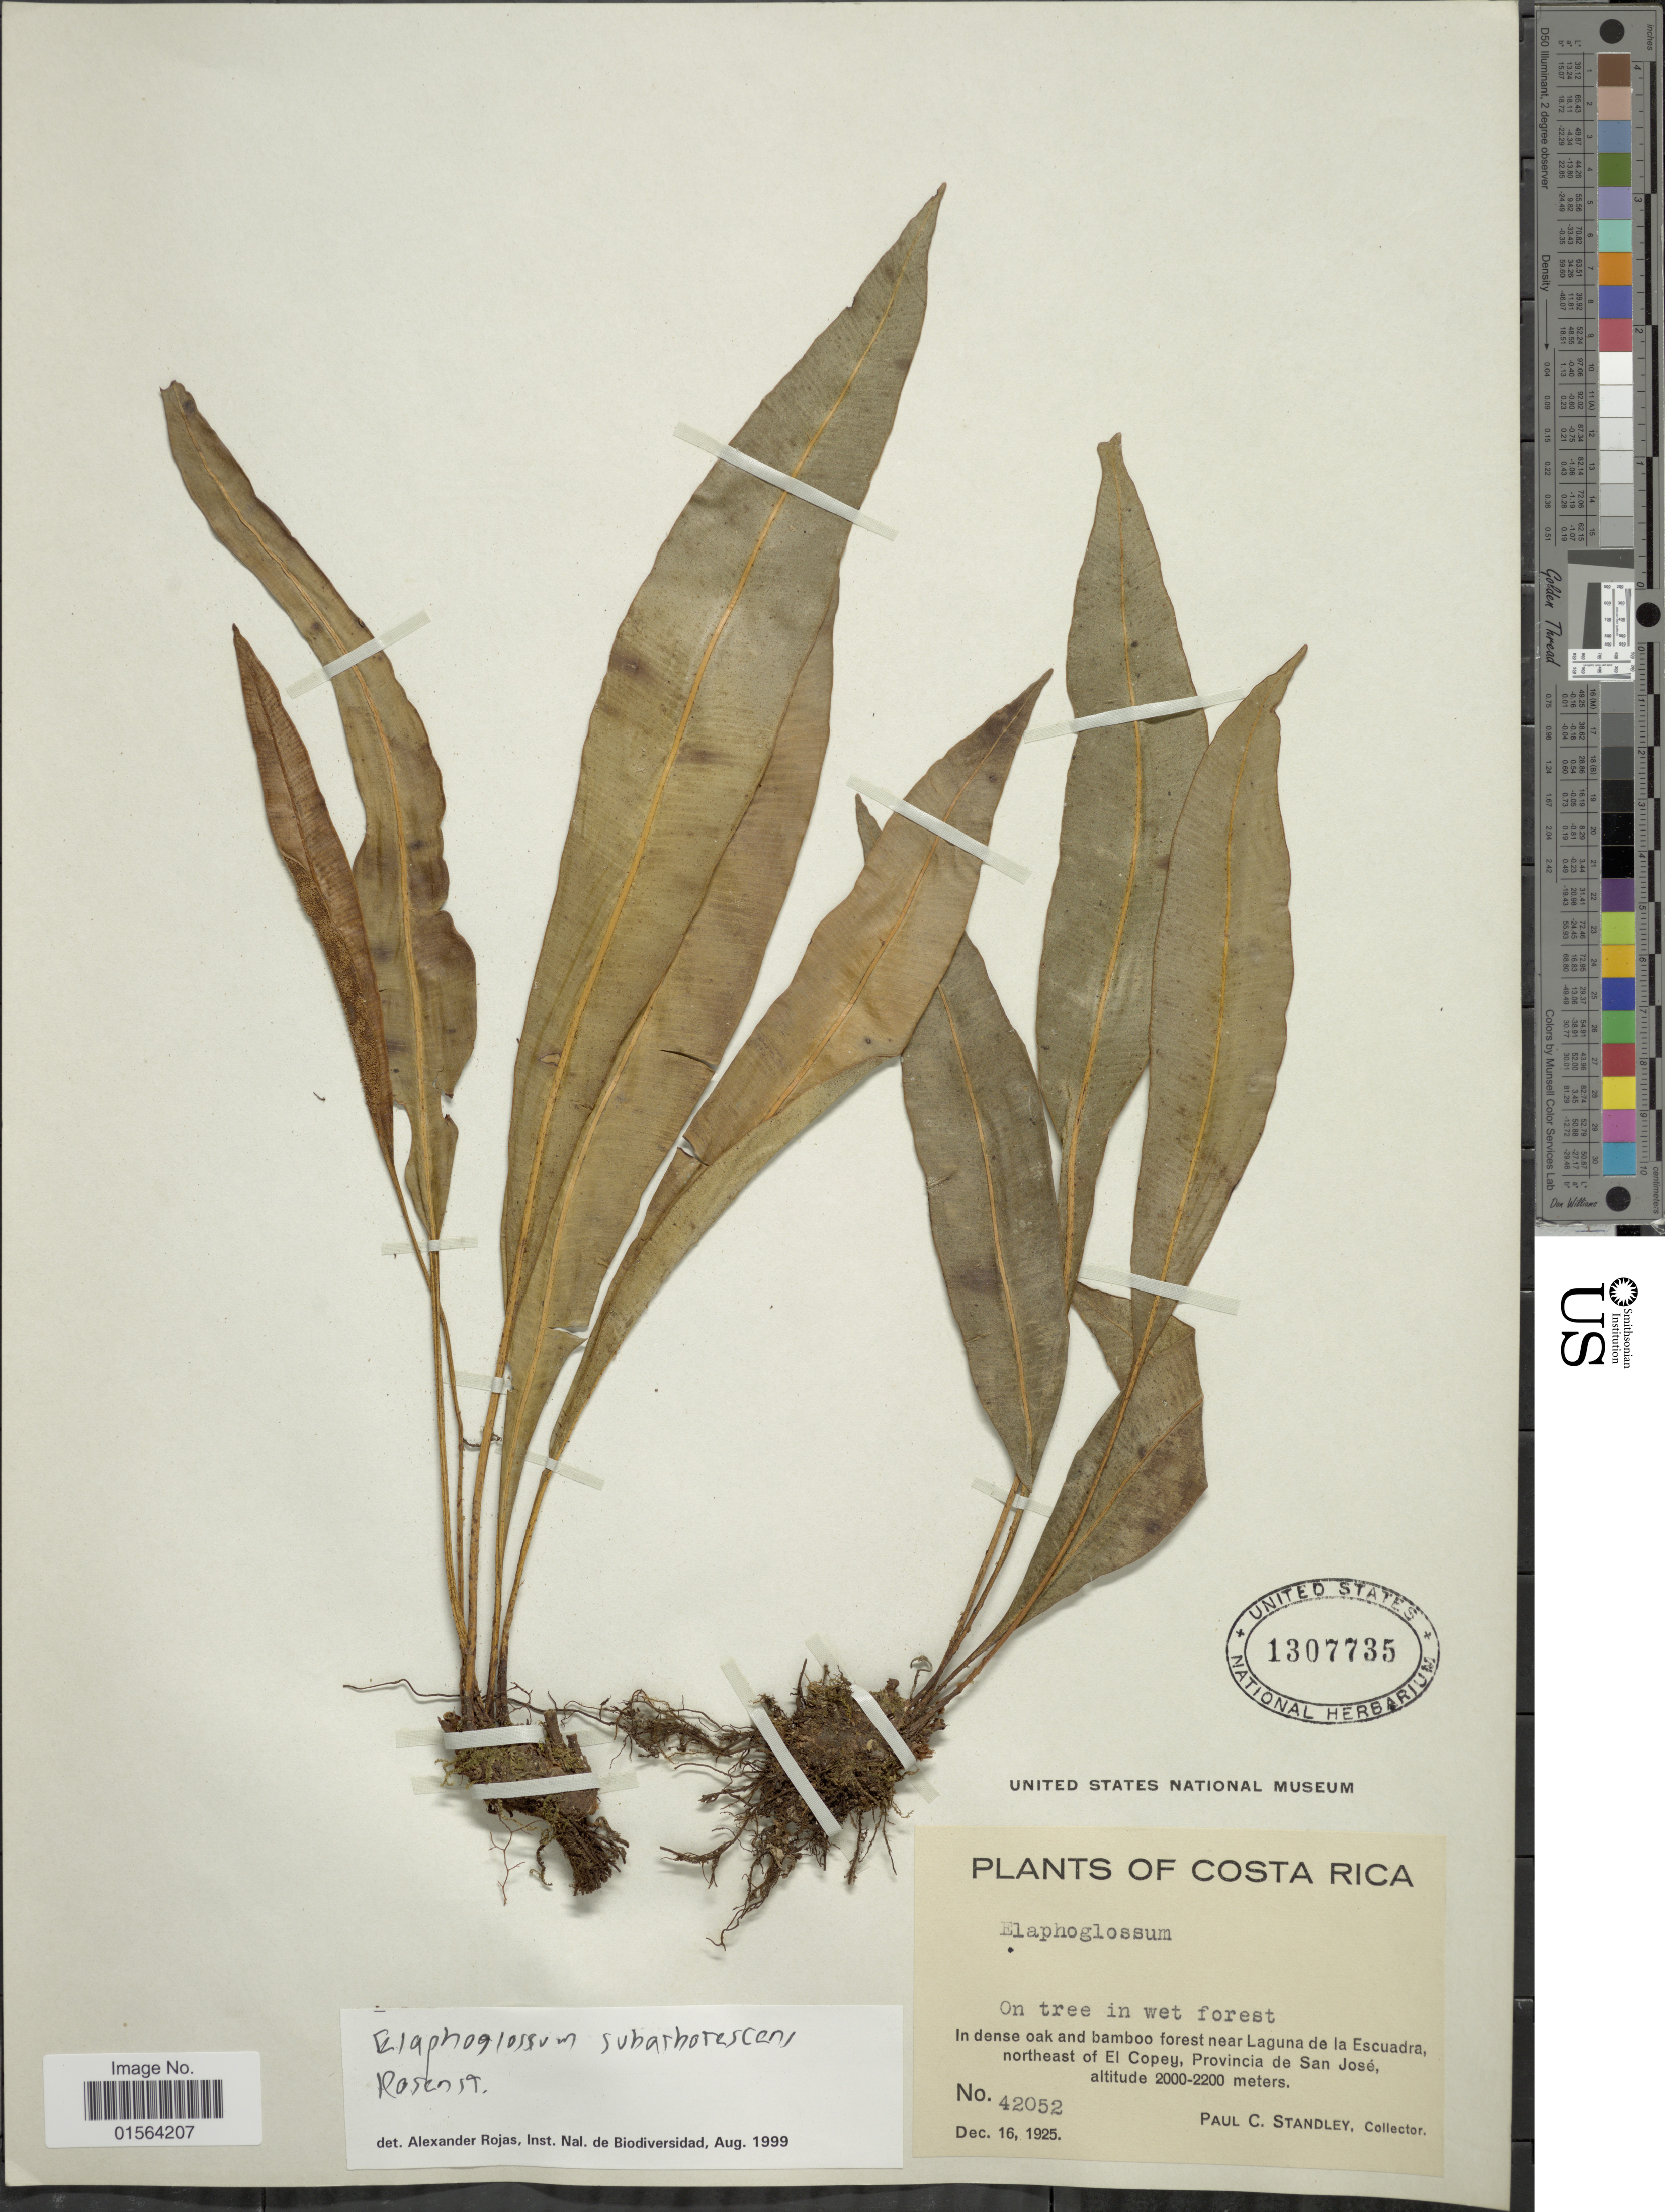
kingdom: Plantae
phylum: Tracheophyta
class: Polypodiopsida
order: Polypodiales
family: Dryopteridaceae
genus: Elaphoglossum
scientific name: Elaphoglossum latifolium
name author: (Sw.) J. Sm.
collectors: P. C. Standley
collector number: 42052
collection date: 1925-12-16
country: Costa Rica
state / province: San José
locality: Near Laguna de la Escuadra, northeast of El Copey, Provincia de San Juan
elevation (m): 2000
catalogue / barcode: US 1307735